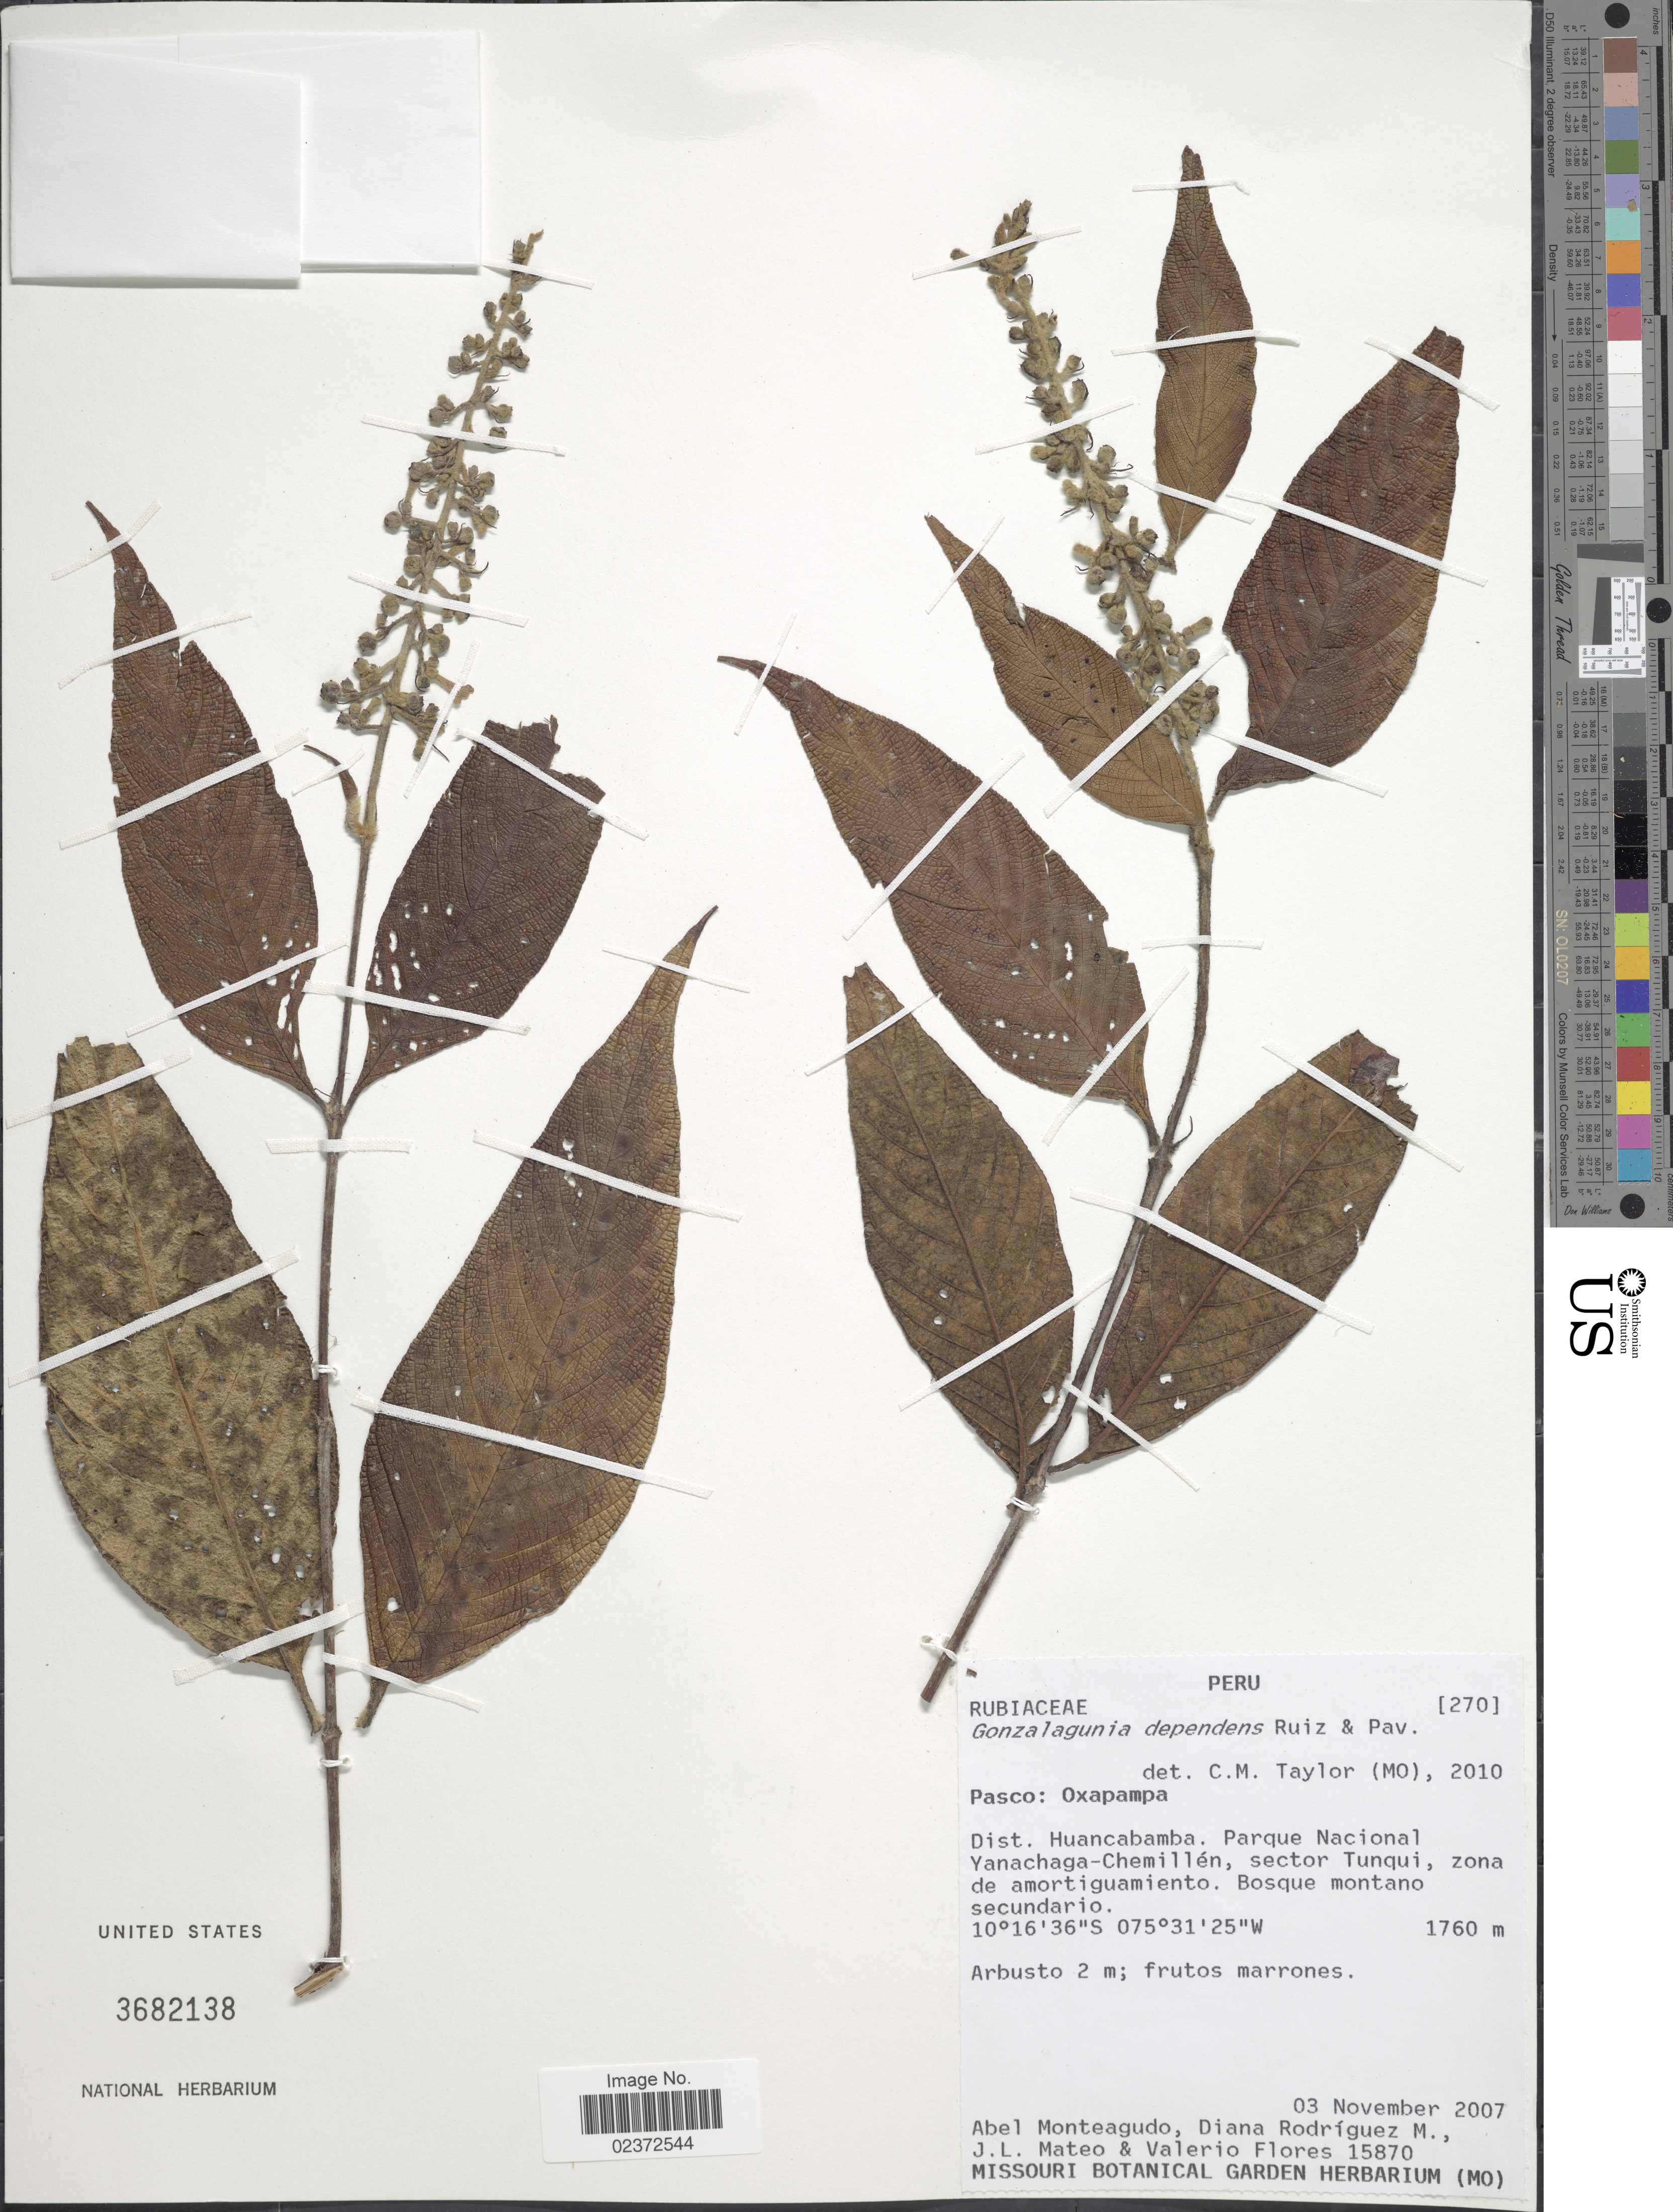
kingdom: Plantae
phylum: Tracheophyta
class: Magnoliopsida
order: Gentianales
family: Rubiaceae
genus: Gonzalagunia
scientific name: Gonzalagunia dependens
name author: Ruiz & Pav.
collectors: A. Monteagudo, D. Rodriguez, J. Mateo & V. Flores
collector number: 15870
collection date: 2007-11-03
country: Peru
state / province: Pasco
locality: Oxapampa, Dist. Huancabamba. Parque Nacional Yabachaga-Chemillén, sector Tunqui, zona de amortiguamiento. Bosque montano secundario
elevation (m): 1760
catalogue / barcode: US 3682138